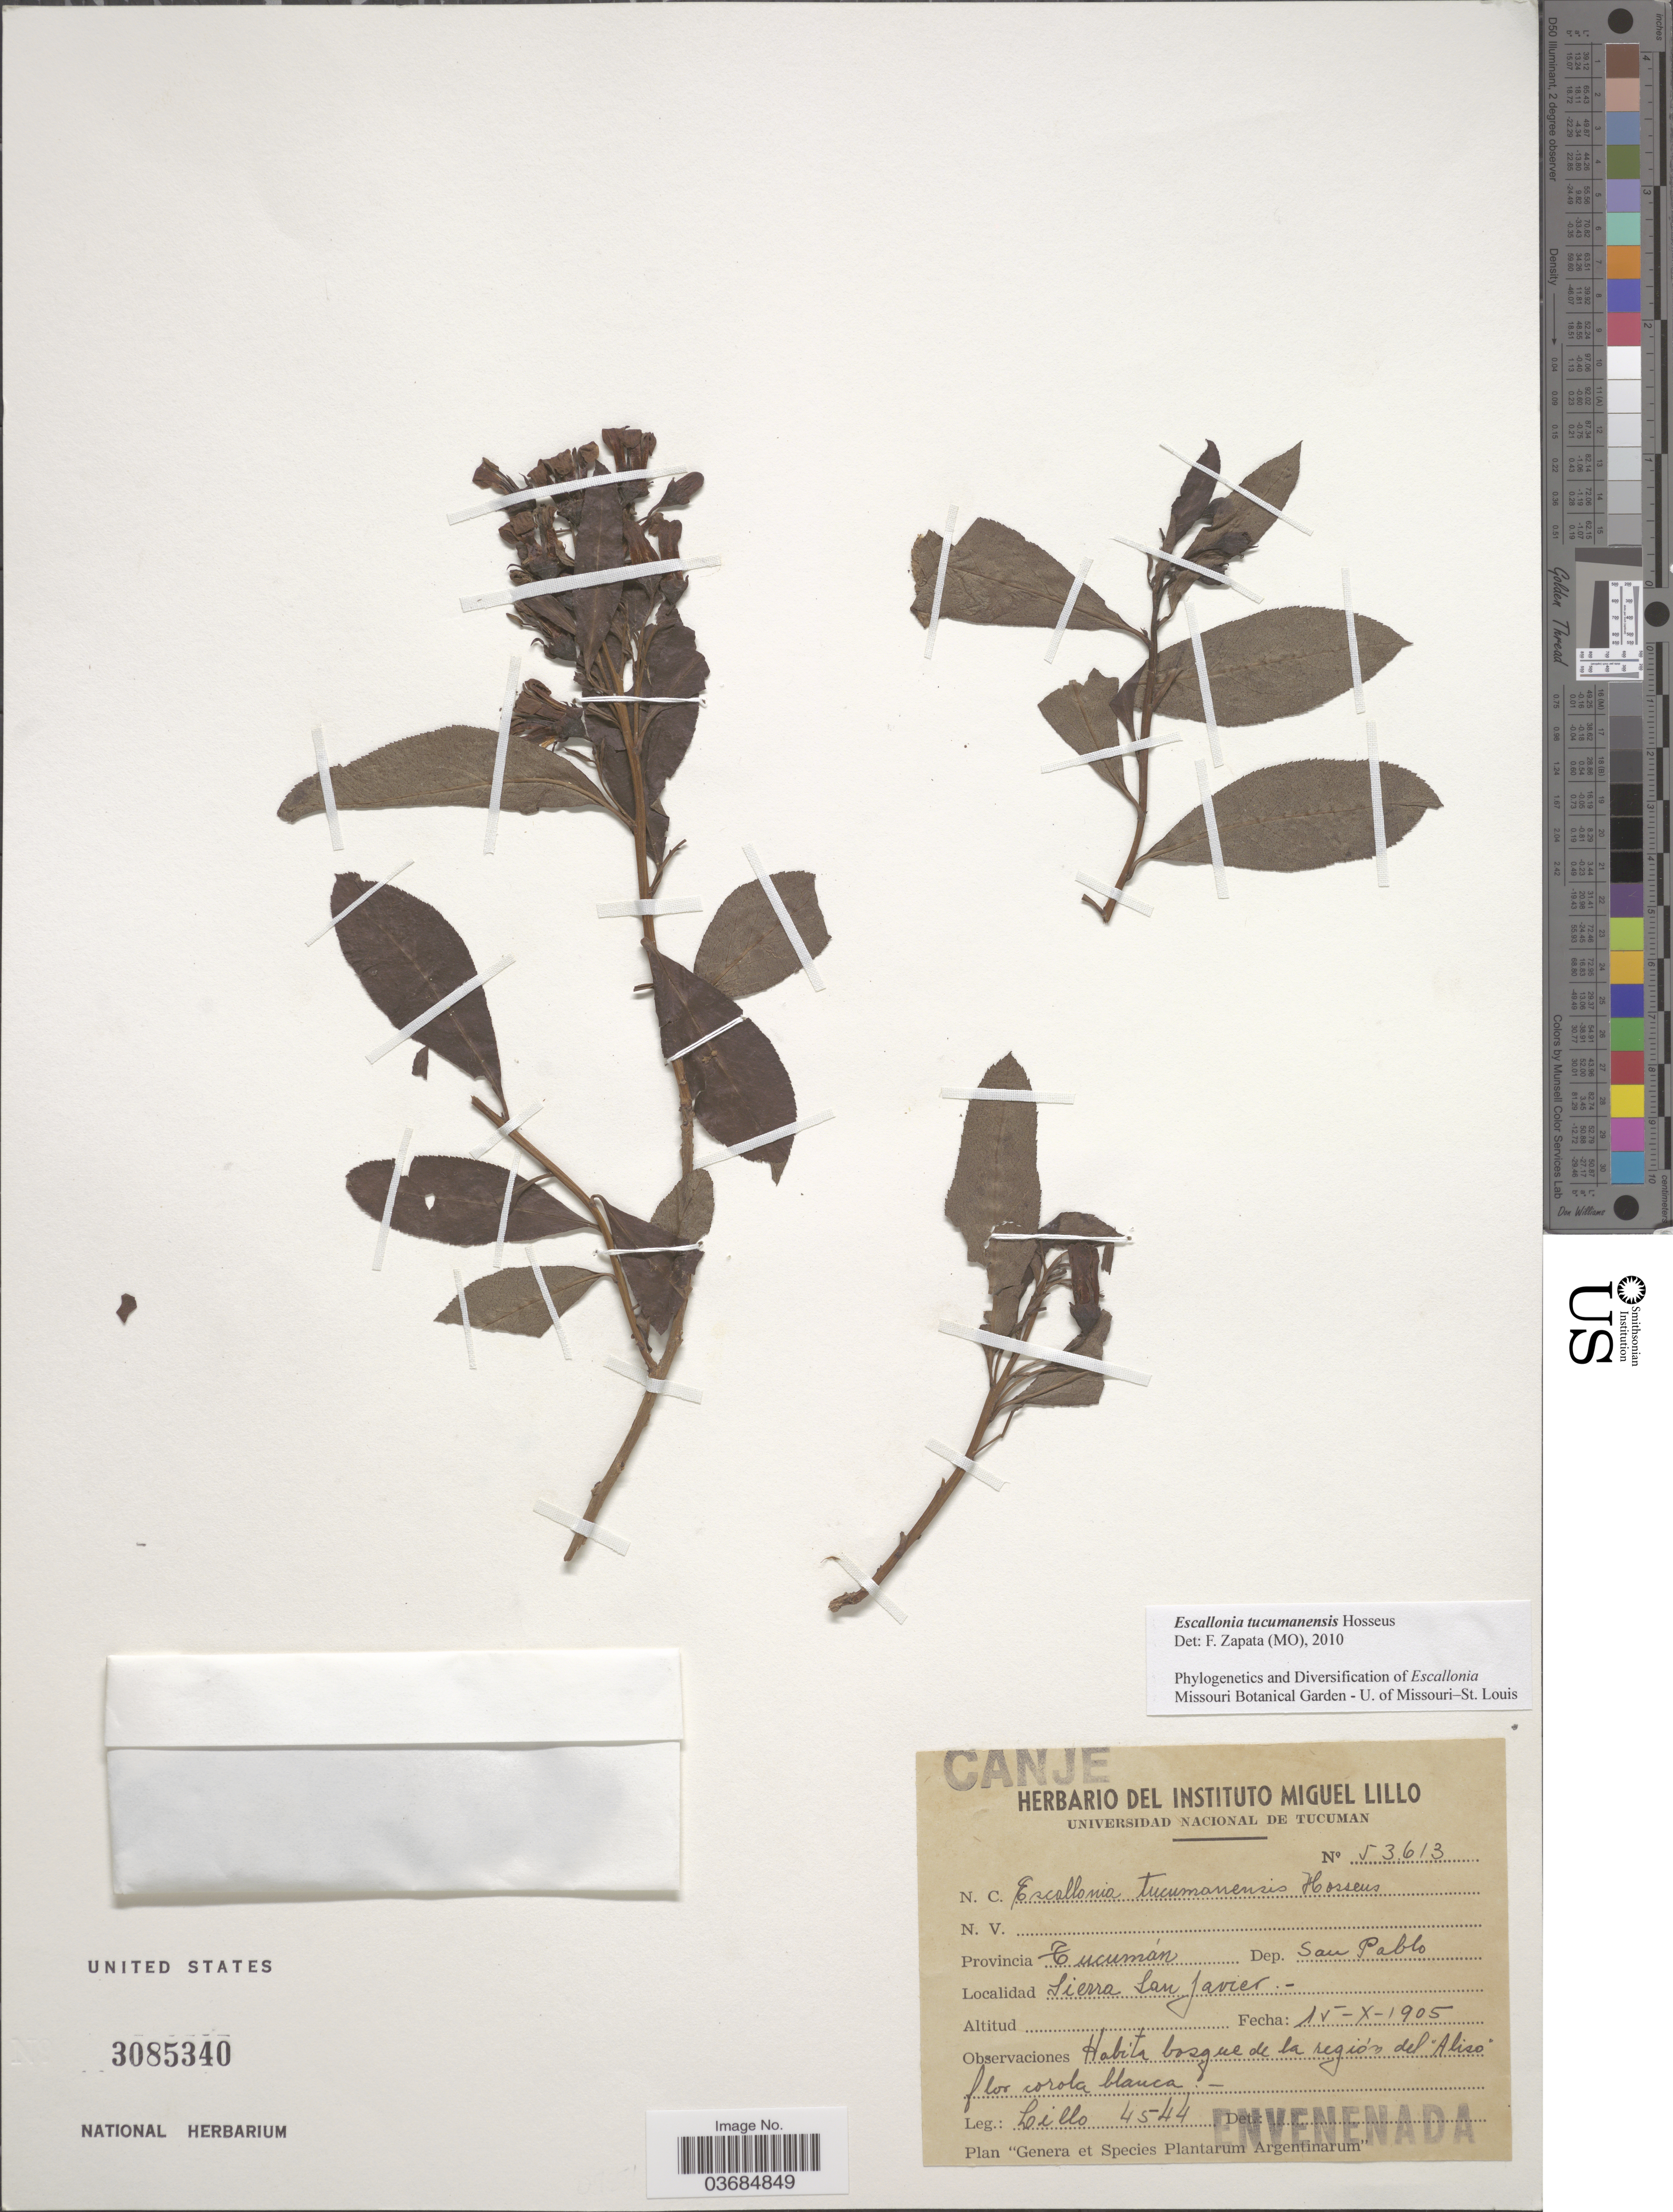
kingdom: Plantae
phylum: Tracheophyta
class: Magnoliopsida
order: Escalloniales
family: Escalloniaceae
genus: Escallonia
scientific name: Escallonia tucumanensis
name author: Hosseus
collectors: M. Lillo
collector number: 4544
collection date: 1905-10-15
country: Argentina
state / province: Tucuman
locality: Dep. San Pablo. Sierra San Javier. Bosque de la región del "Aliso".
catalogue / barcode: US 3085340